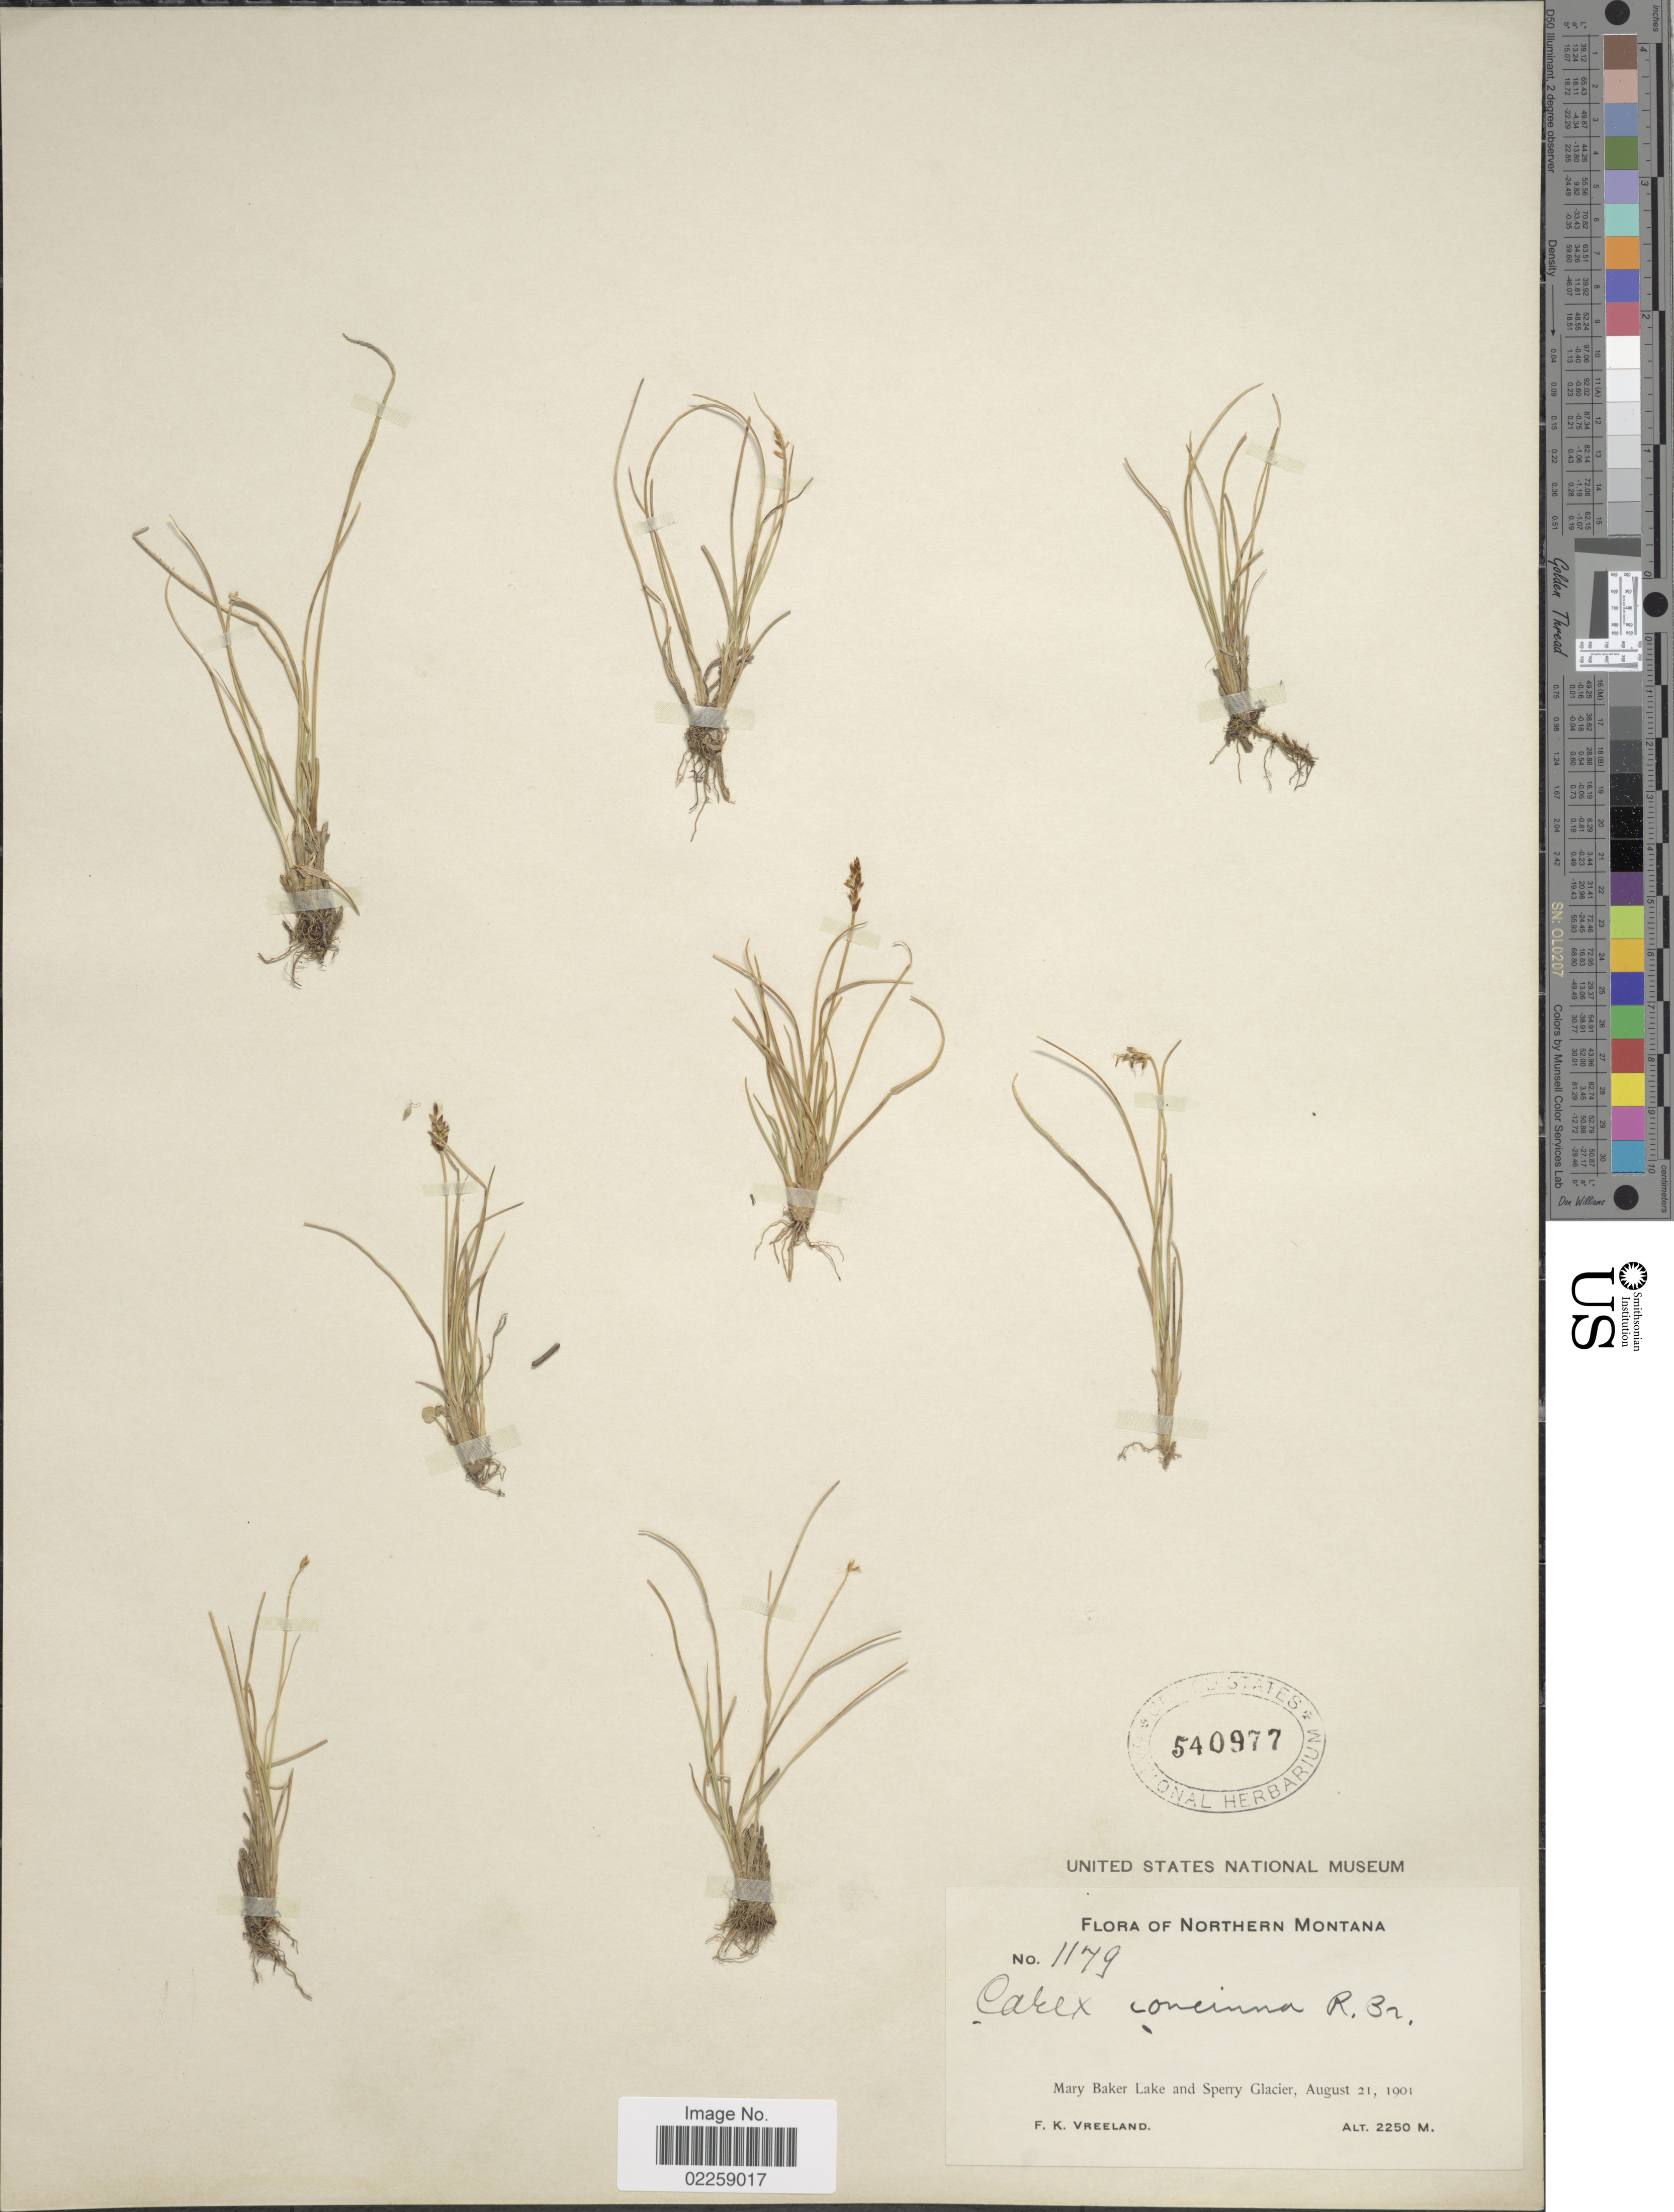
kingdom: Plantae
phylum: Tracheophyta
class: Liliopsida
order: Poales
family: Cyperaceae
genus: Carex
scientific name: Carex concinna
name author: R. Br.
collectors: F. Vreeland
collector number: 1179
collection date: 1901-08-21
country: United States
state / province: Montana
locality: Northern Montana, Mary Baker Lake and Sperry Galcier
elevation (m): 2250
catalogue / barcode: US 540977